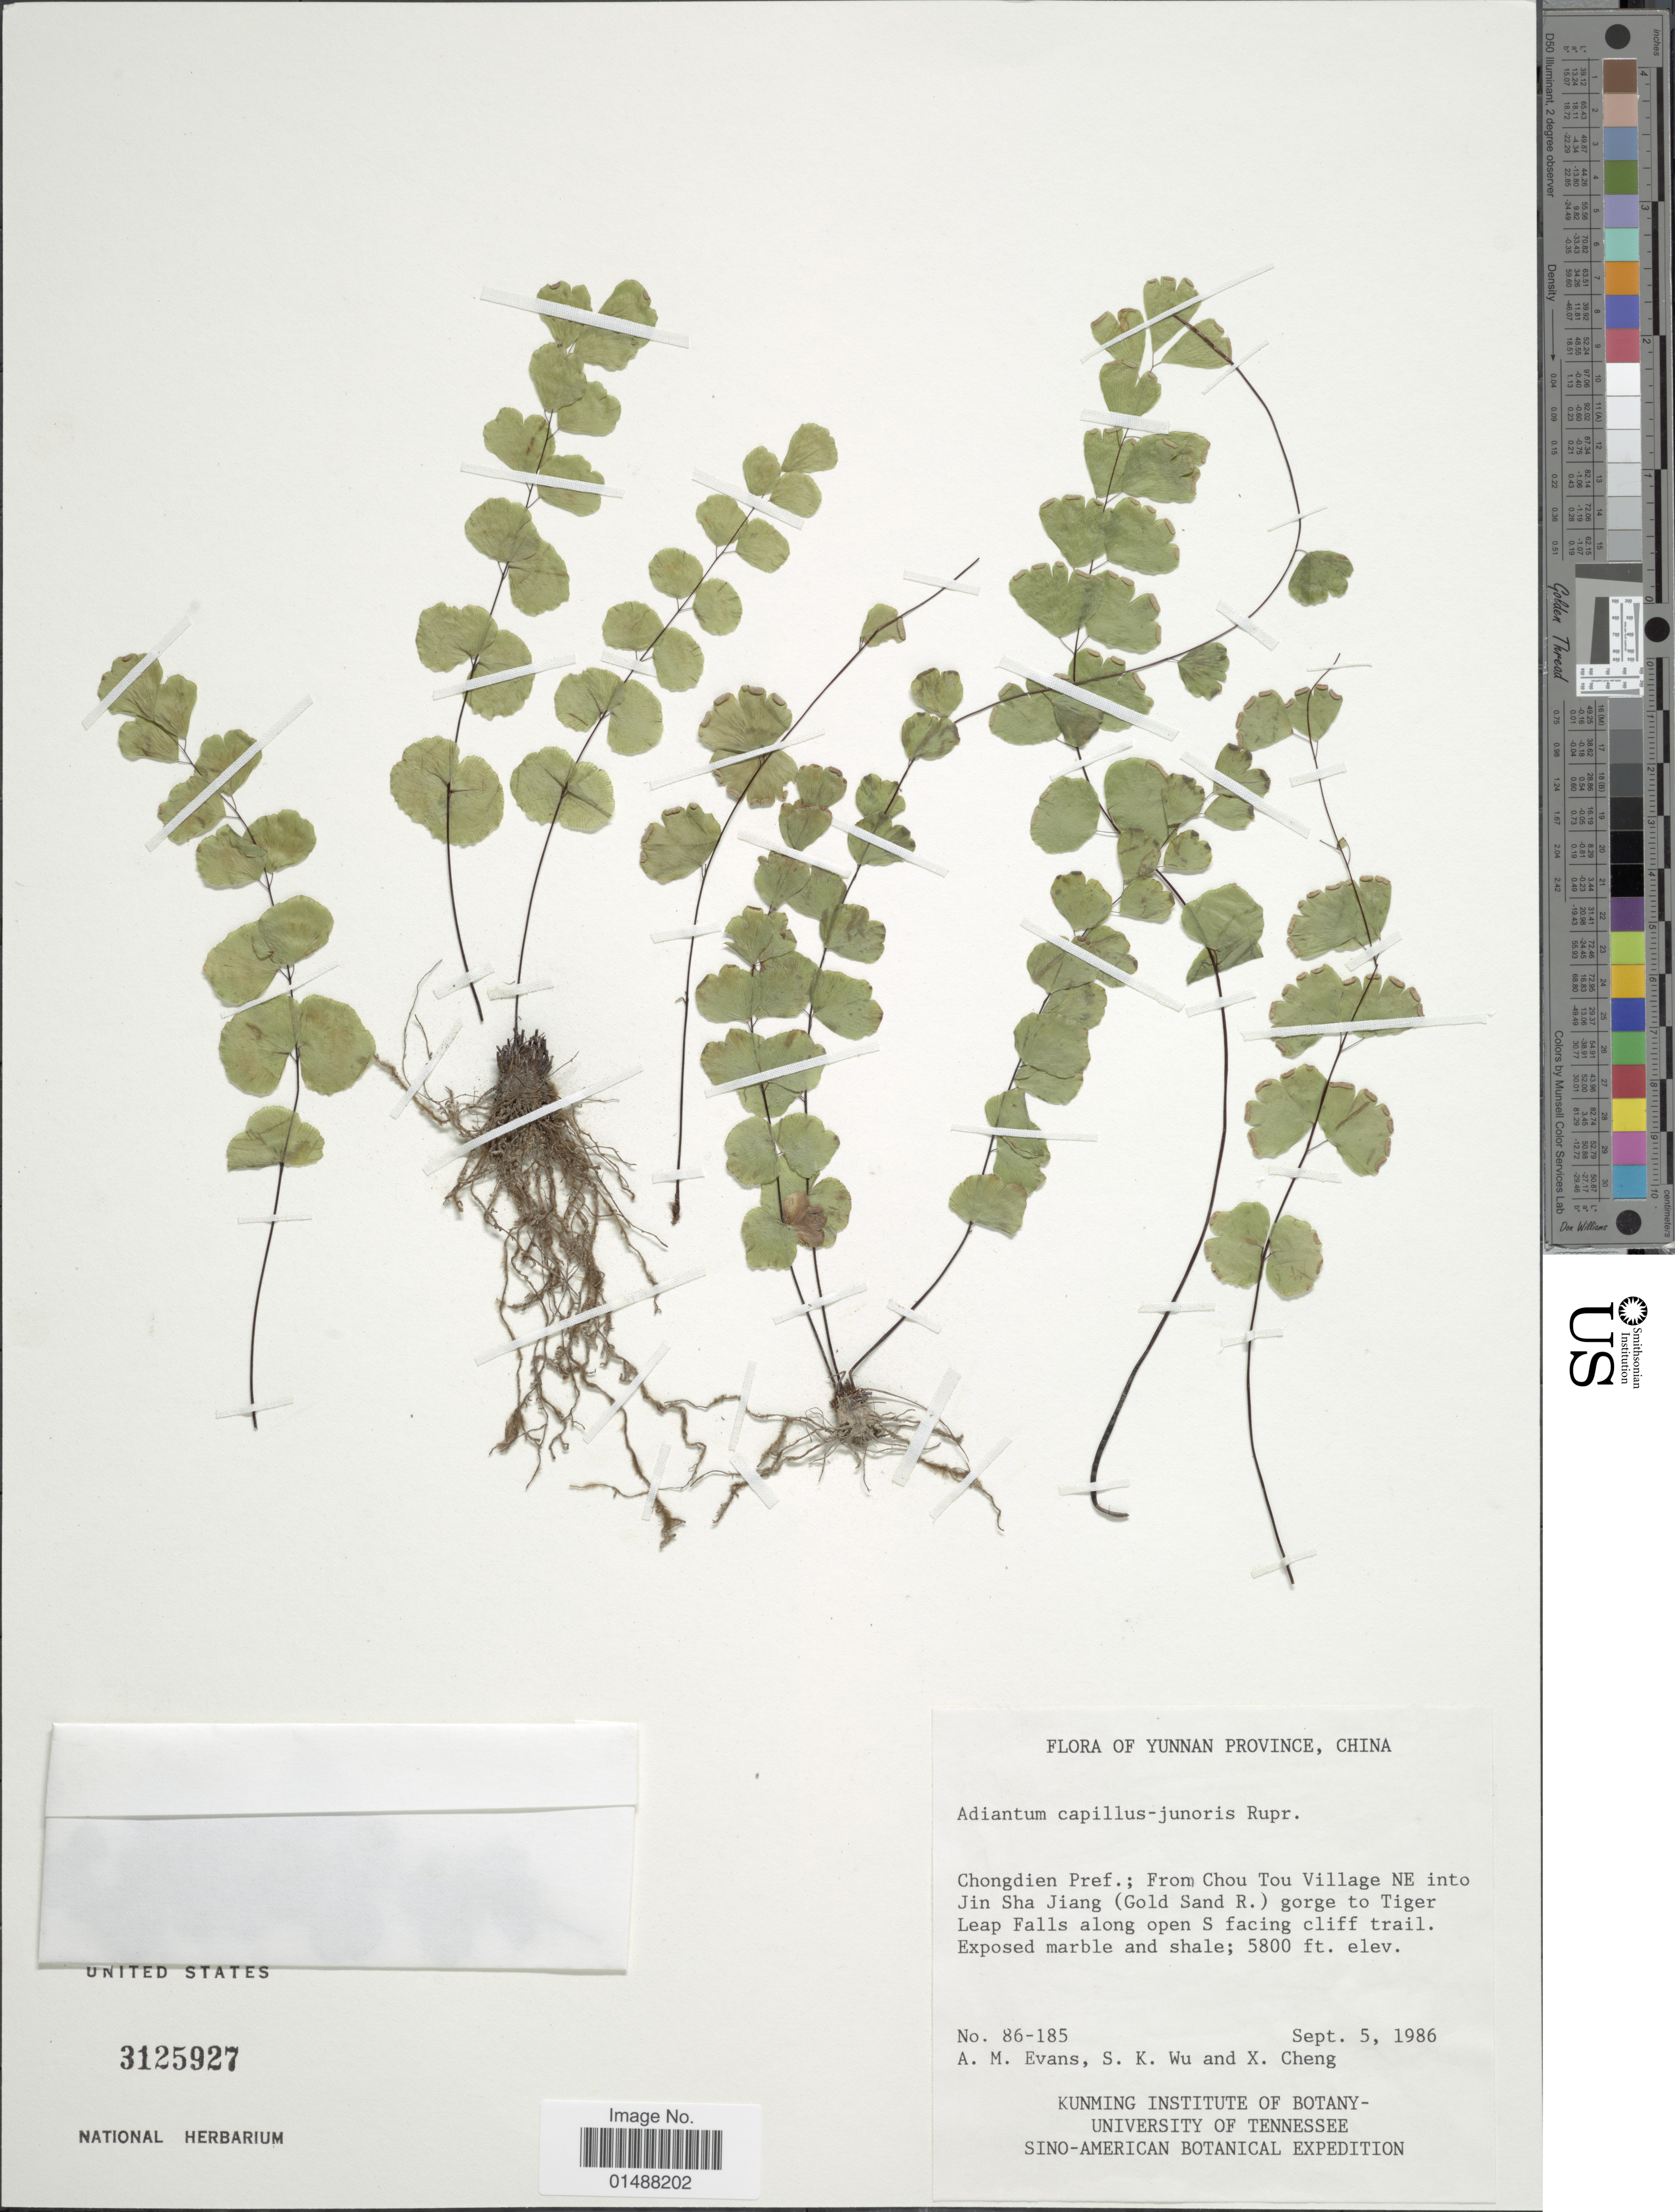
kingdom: Plantae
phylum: Tracheophyta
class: Polypodiopsida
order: Polypodiales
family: Pteridaceae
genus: Adiantum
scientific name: Adiantum capillus-junonis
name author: Rupr.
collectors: A. M. Evans, S. K. Wu & X. Cheng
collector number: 86-185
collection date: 1986-09-05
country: China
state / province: Yunnan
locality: Chongdien Pref.; from Chou Tou village NE into Jin Sha Jiang ( Gold Sand R.) gorge to Tiger Leap Falls along open S facing cliff trail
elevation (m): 1768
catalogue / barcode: US 3125927